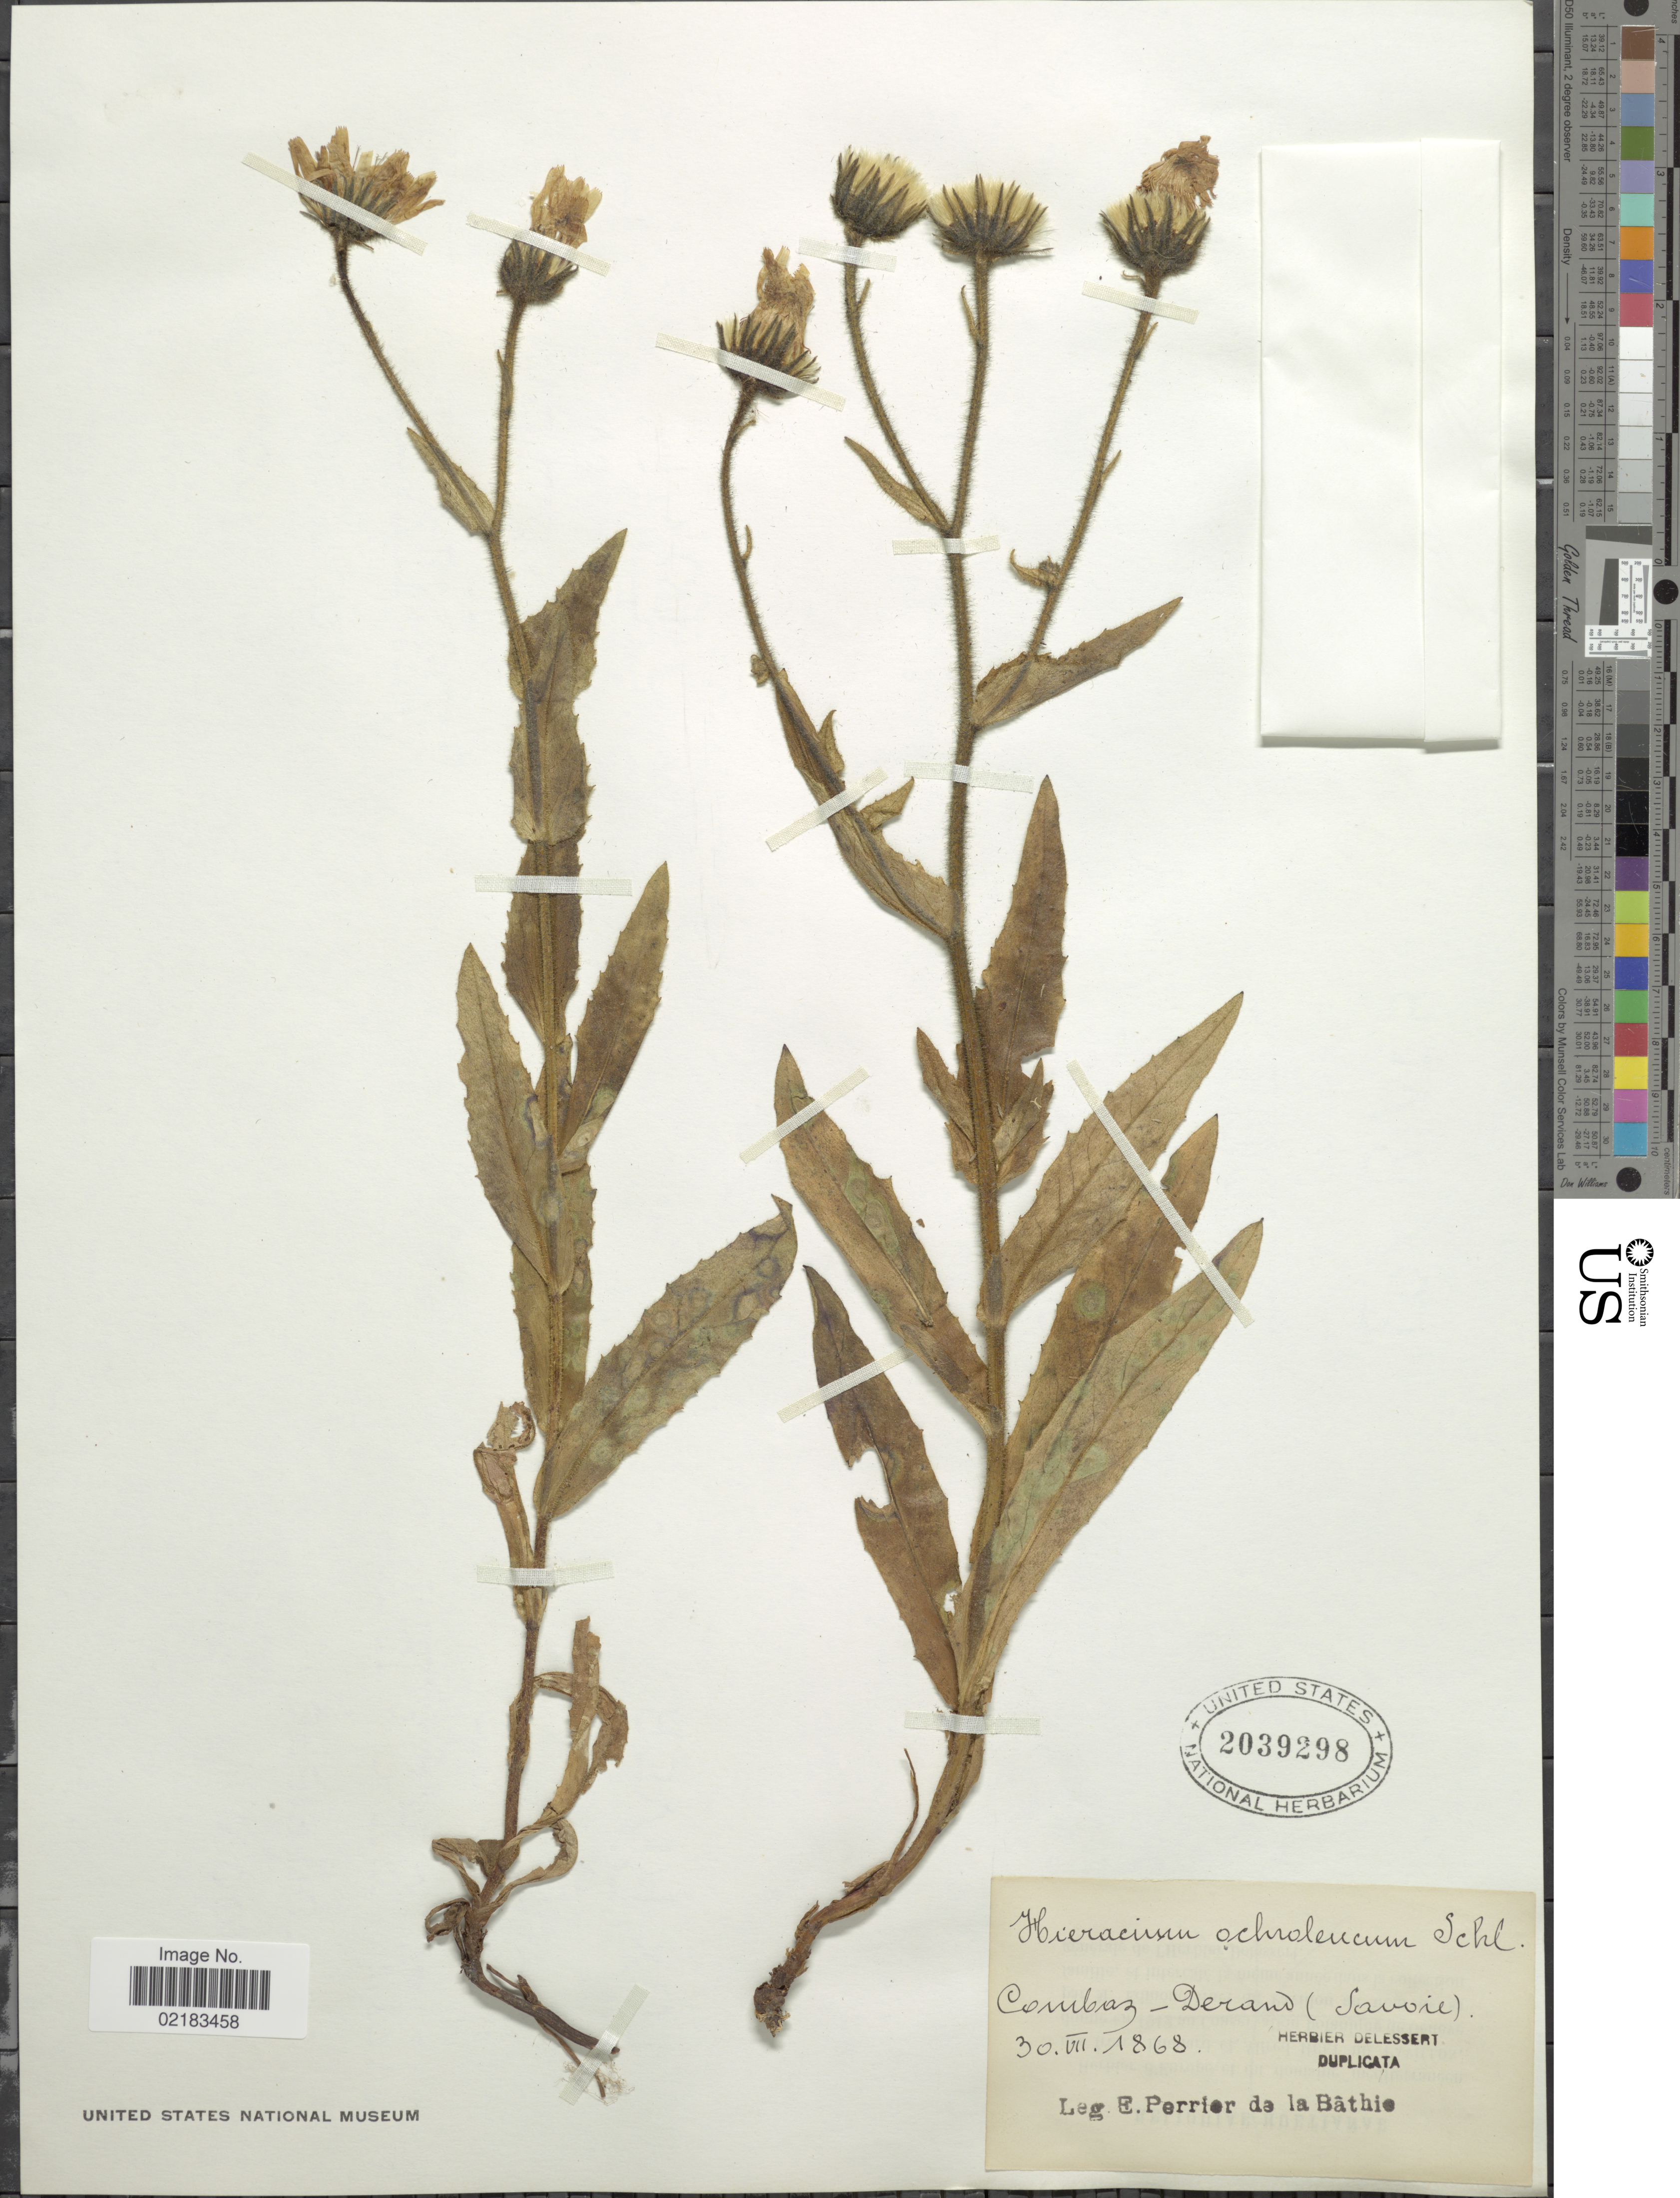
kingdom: Plantae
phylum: Tracheophyta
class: Magnoliopsida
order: Asterales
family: Asteraceae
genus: Hieracium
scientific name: Hieracium picroides subsp. ochroleucum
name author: (W.D.J. Koch) Zahn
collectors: E. Perrier de la Bâthie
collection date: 1868-07-30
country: France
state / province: Auvergne-Rhône-Alpes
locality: Combuz-Derano (Savoie)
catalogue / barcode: US 2039298